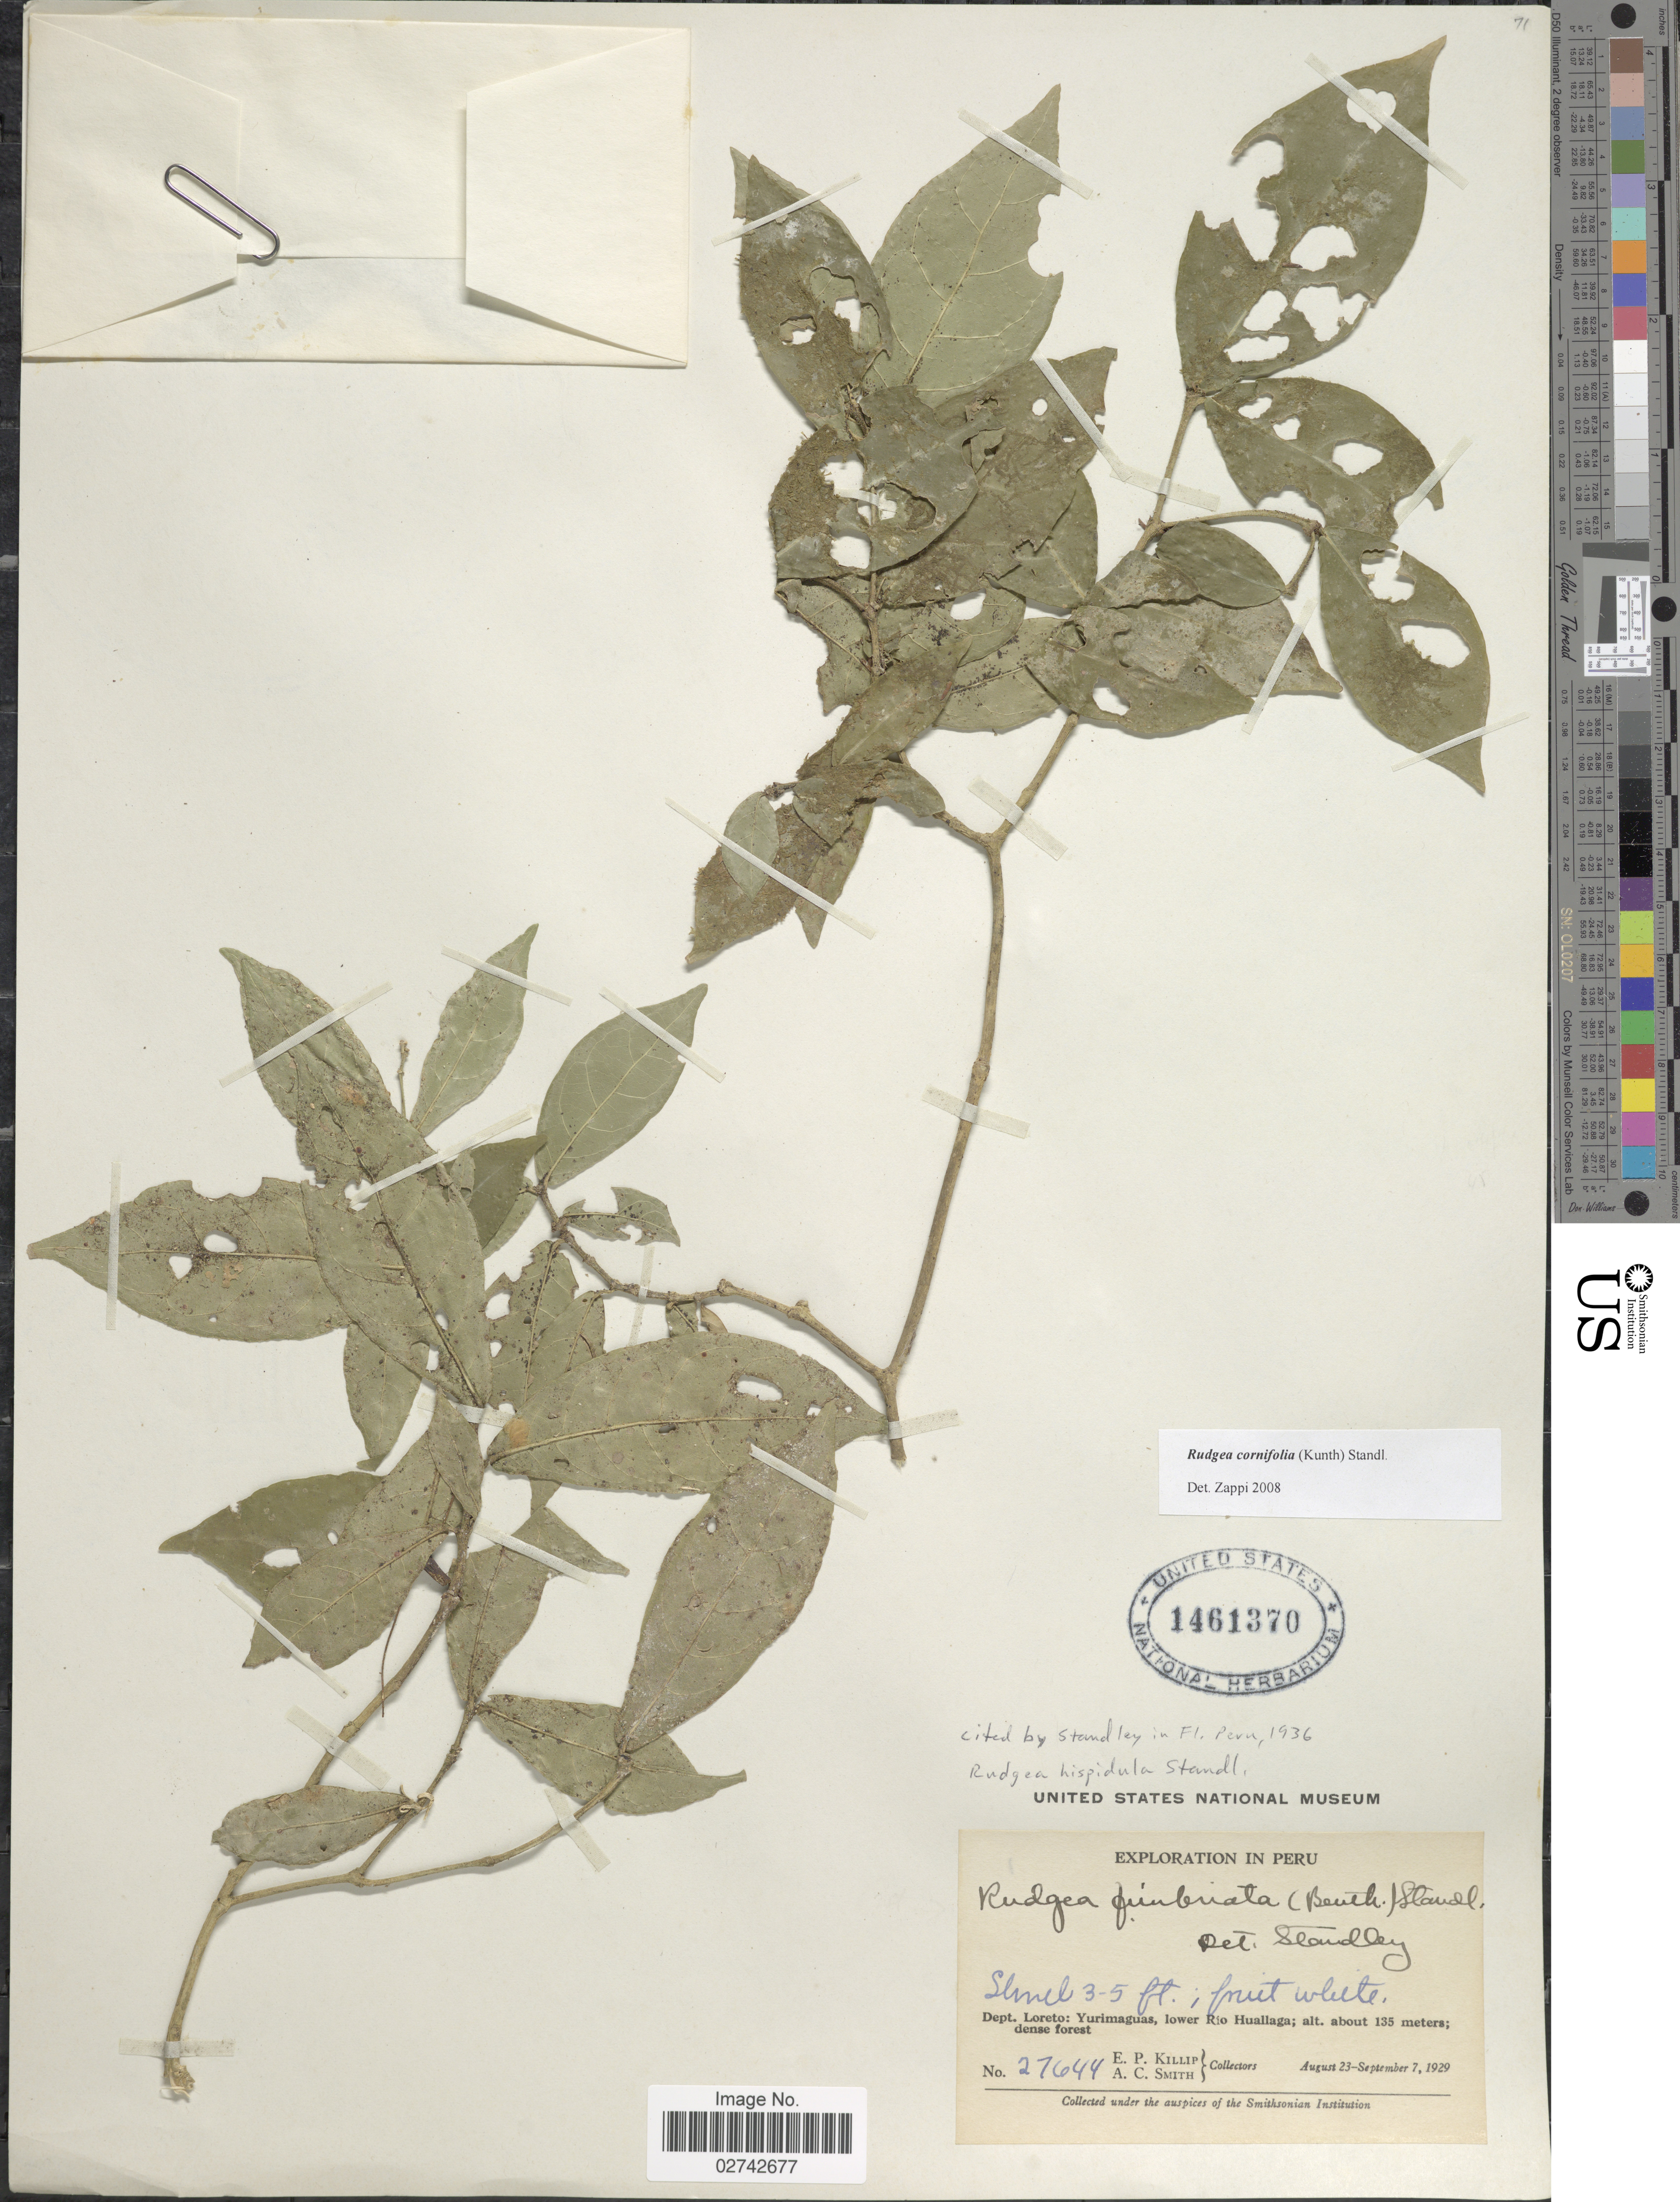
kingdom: Plantae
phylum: Tracheophyta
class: Magnoliopsida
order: Gentianales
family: Rubiaceae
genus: Rudgea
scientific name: Rudgea cornifolia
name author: (Kunth) Standl.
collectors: E. P. Killip & A. C. Smith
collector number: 27644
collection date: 1929-08-23/1929-09-07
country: Peru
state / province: Loreto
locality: Yurimaguas, lower Rio Huallaga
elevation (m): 135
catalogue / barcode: US 1461370